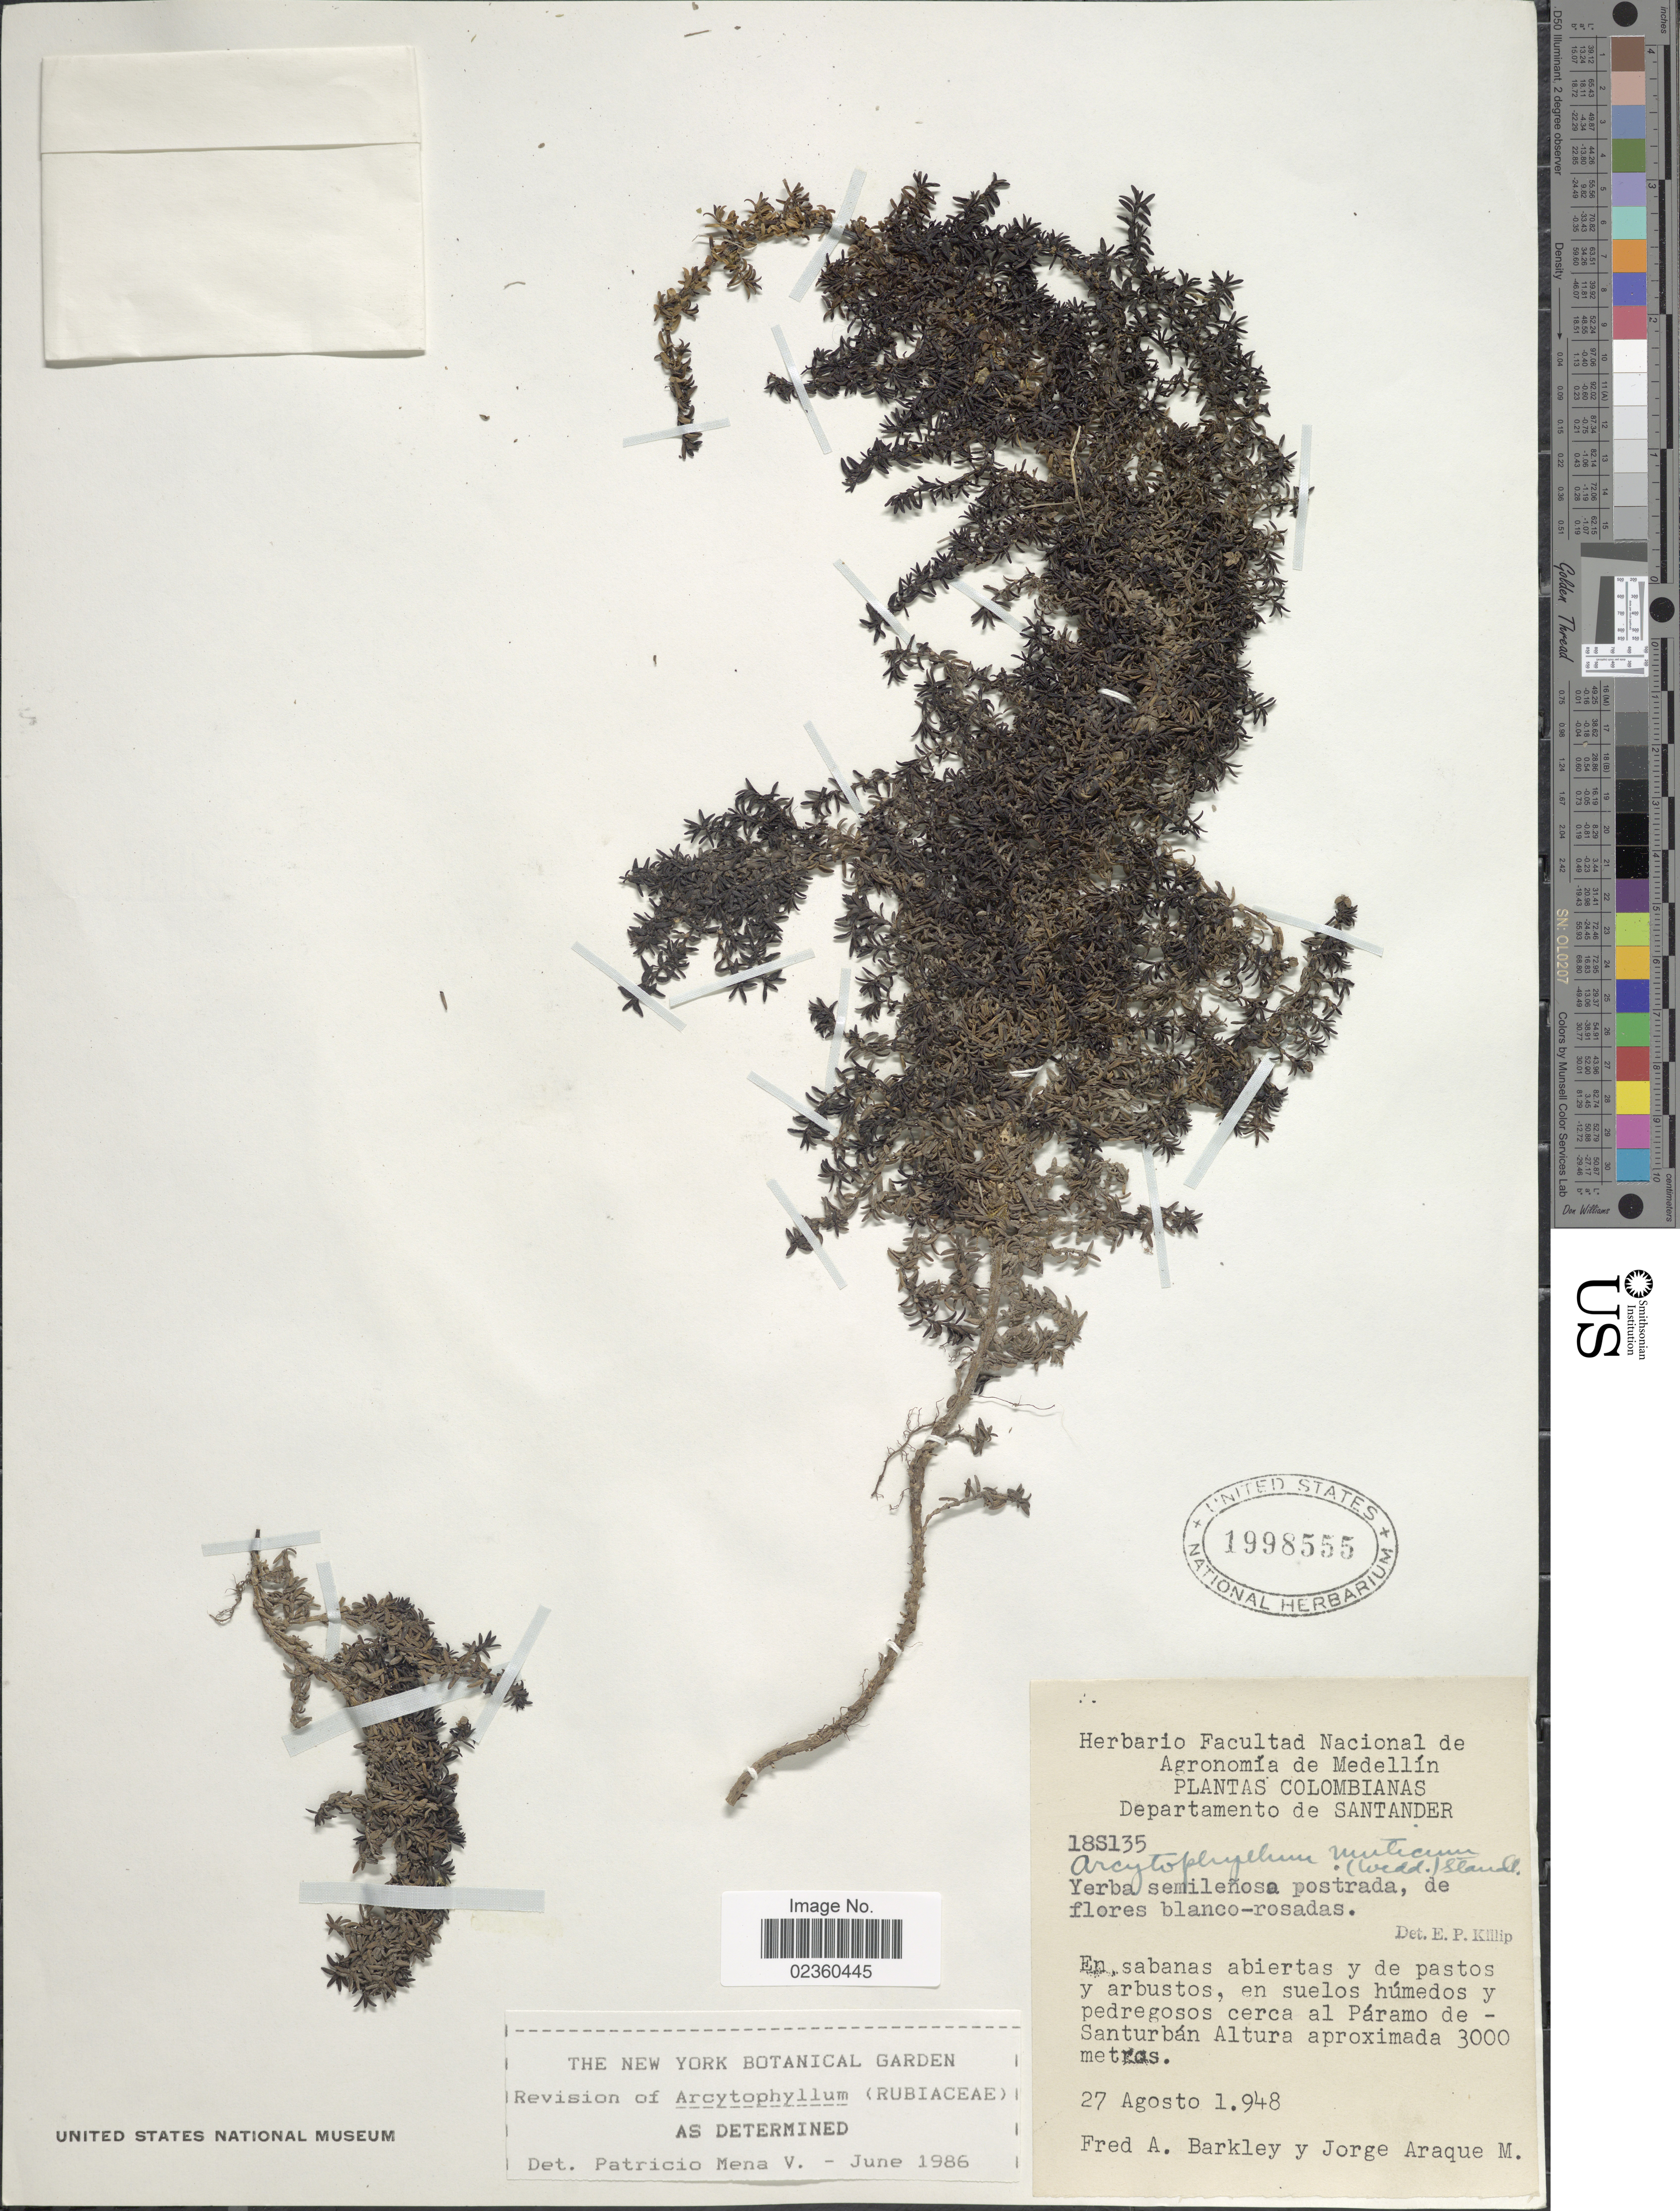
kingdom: Plantae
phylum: Tracheophyta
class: Magnoliopsida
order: Gentianales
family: Rubiaceae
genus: Arcytophyllum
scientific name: Arcytophyllum muticum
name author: (Wedd.) Standl.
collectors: F. A. Barkley & J. Araque Molina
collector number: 18S135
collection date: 1948-08-27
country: Colombia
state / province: Santander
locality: Departamento de Santander, En sabanas abiertas y de pastos y arbustos, en suelos húmedos y pedregosos cerca al Páramo de Santurbán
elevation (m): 3000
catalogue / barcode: US 1998555